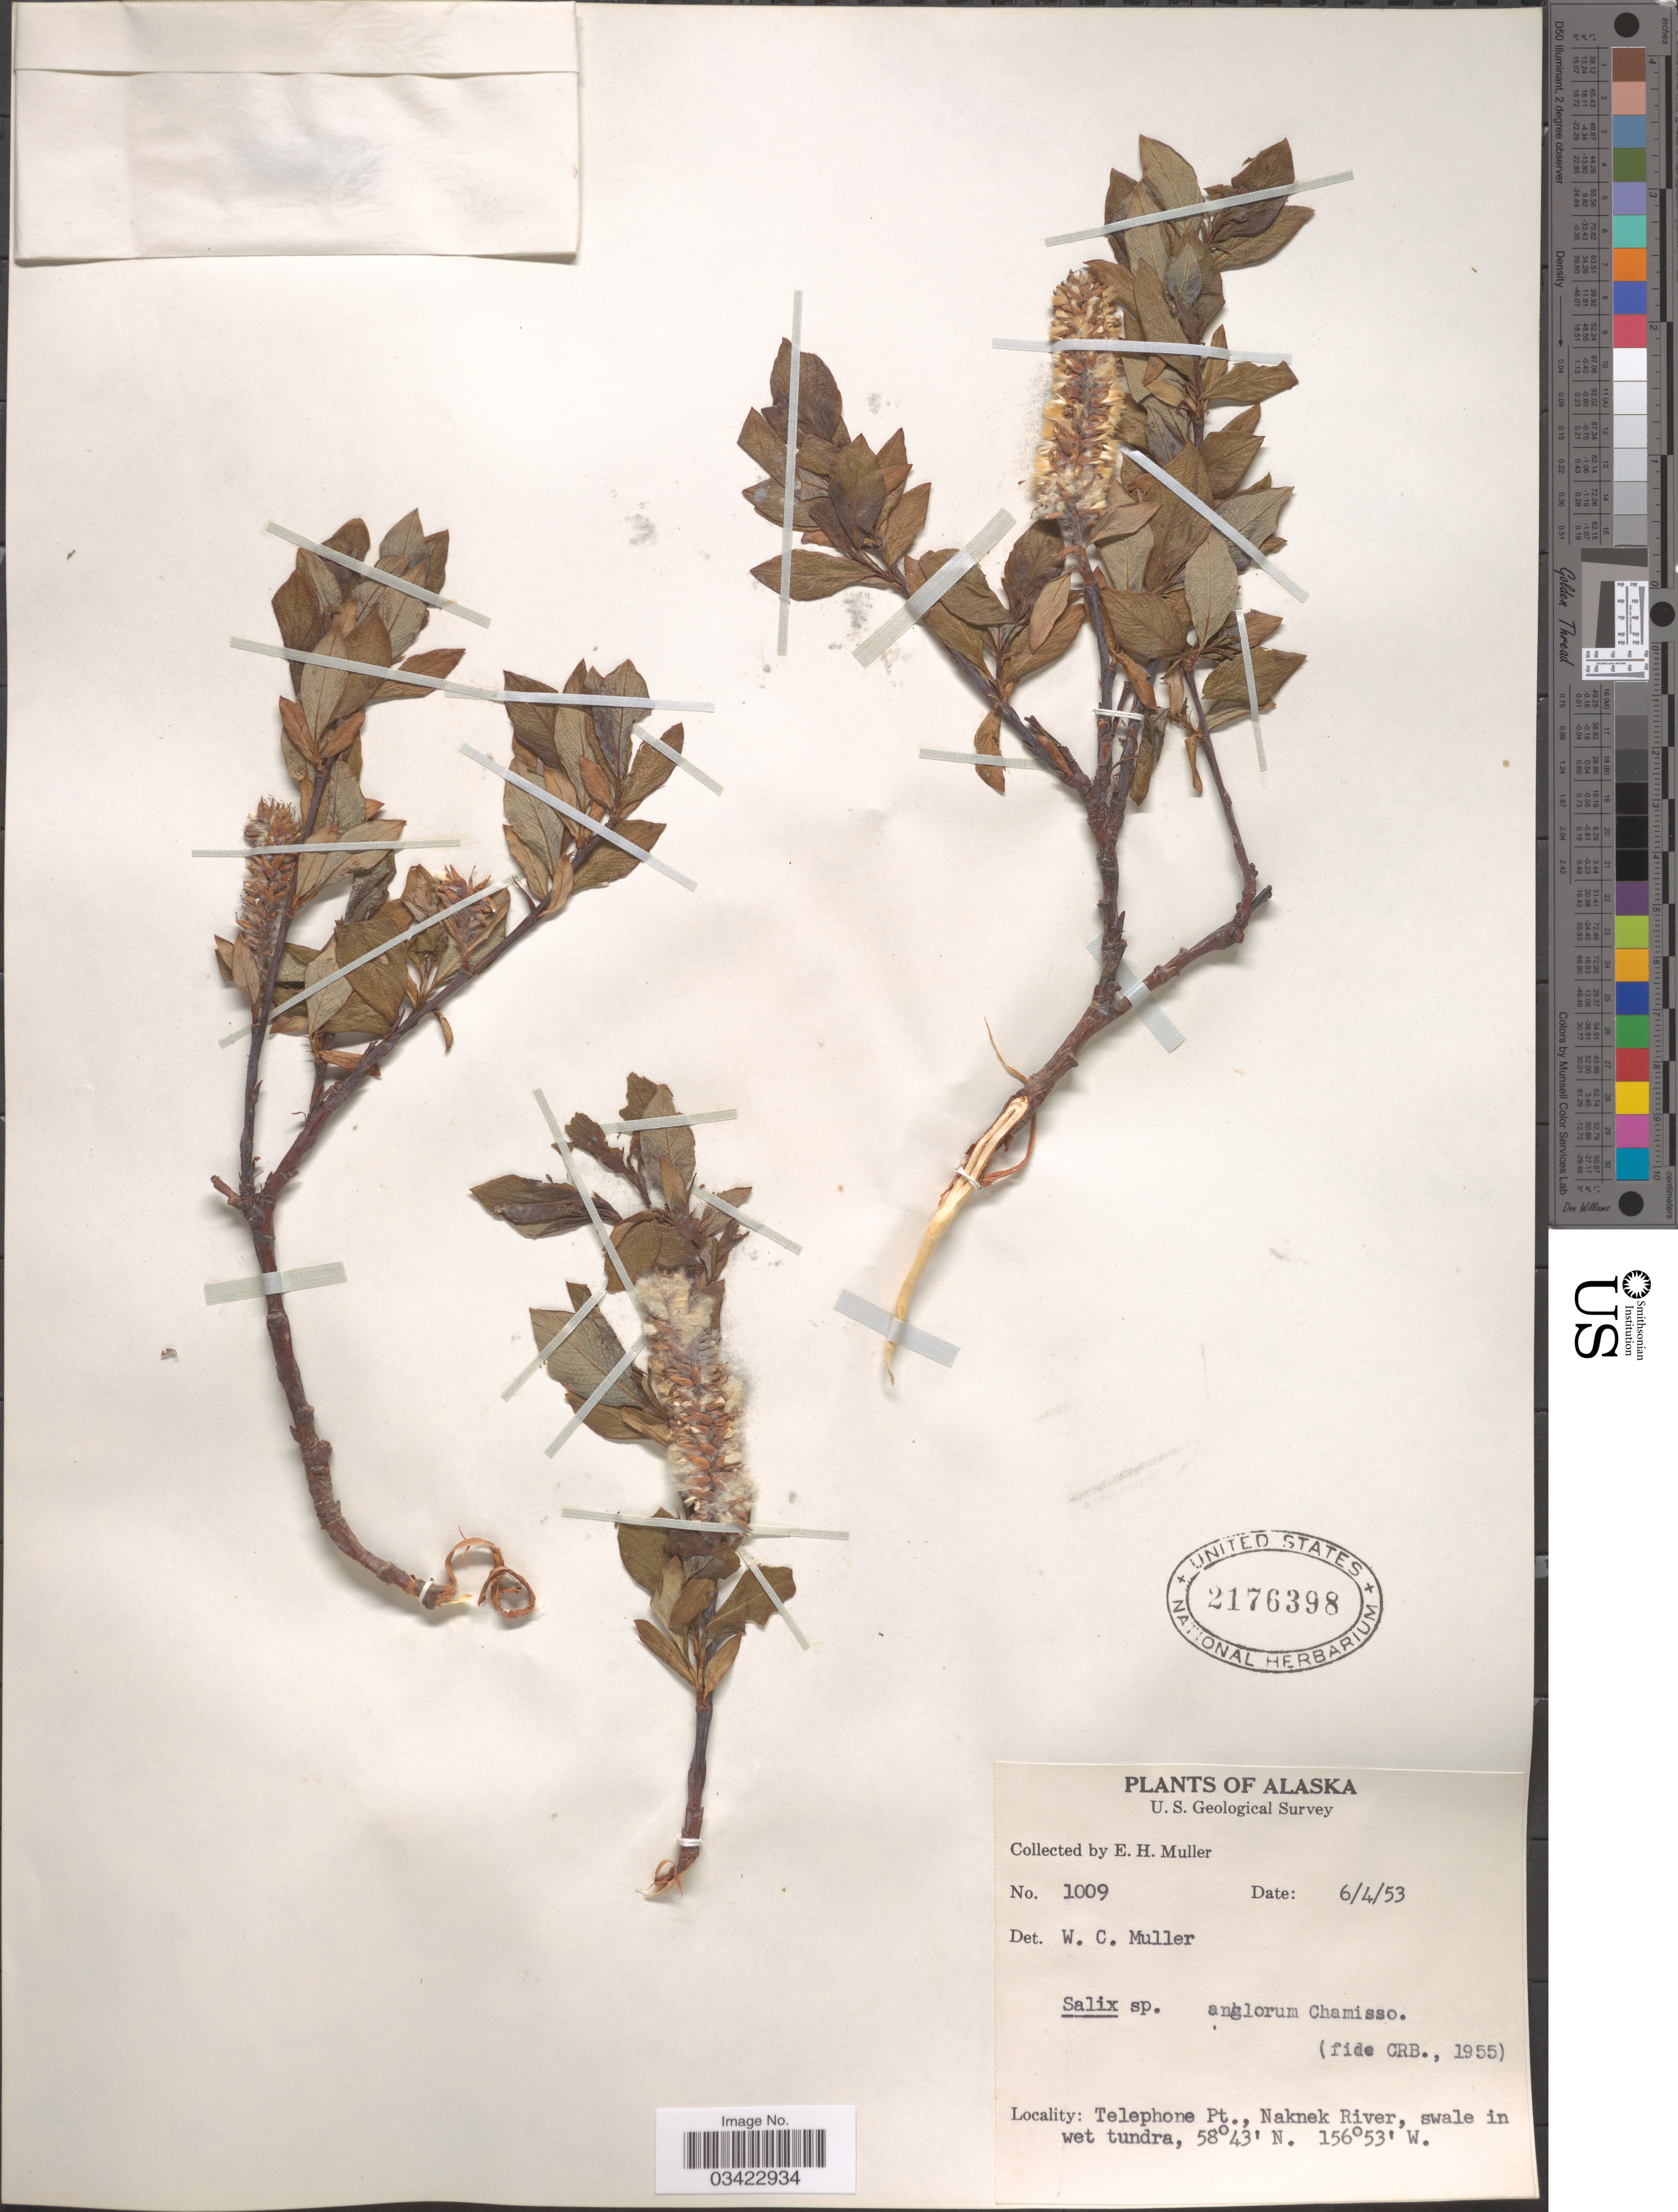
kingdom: Plantae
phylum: Tracheophyta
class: Magnoliopsida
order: Malpighiales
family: Salicaceae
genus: Salix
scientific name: Salix anglorum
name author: Cham.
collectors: E. H. Muller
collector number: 1009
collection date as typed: Transcribed d/m/y: 4/6/53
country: United States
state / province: Alaska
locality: Telephone Pt., Naknek River.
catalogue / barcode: US 2176398